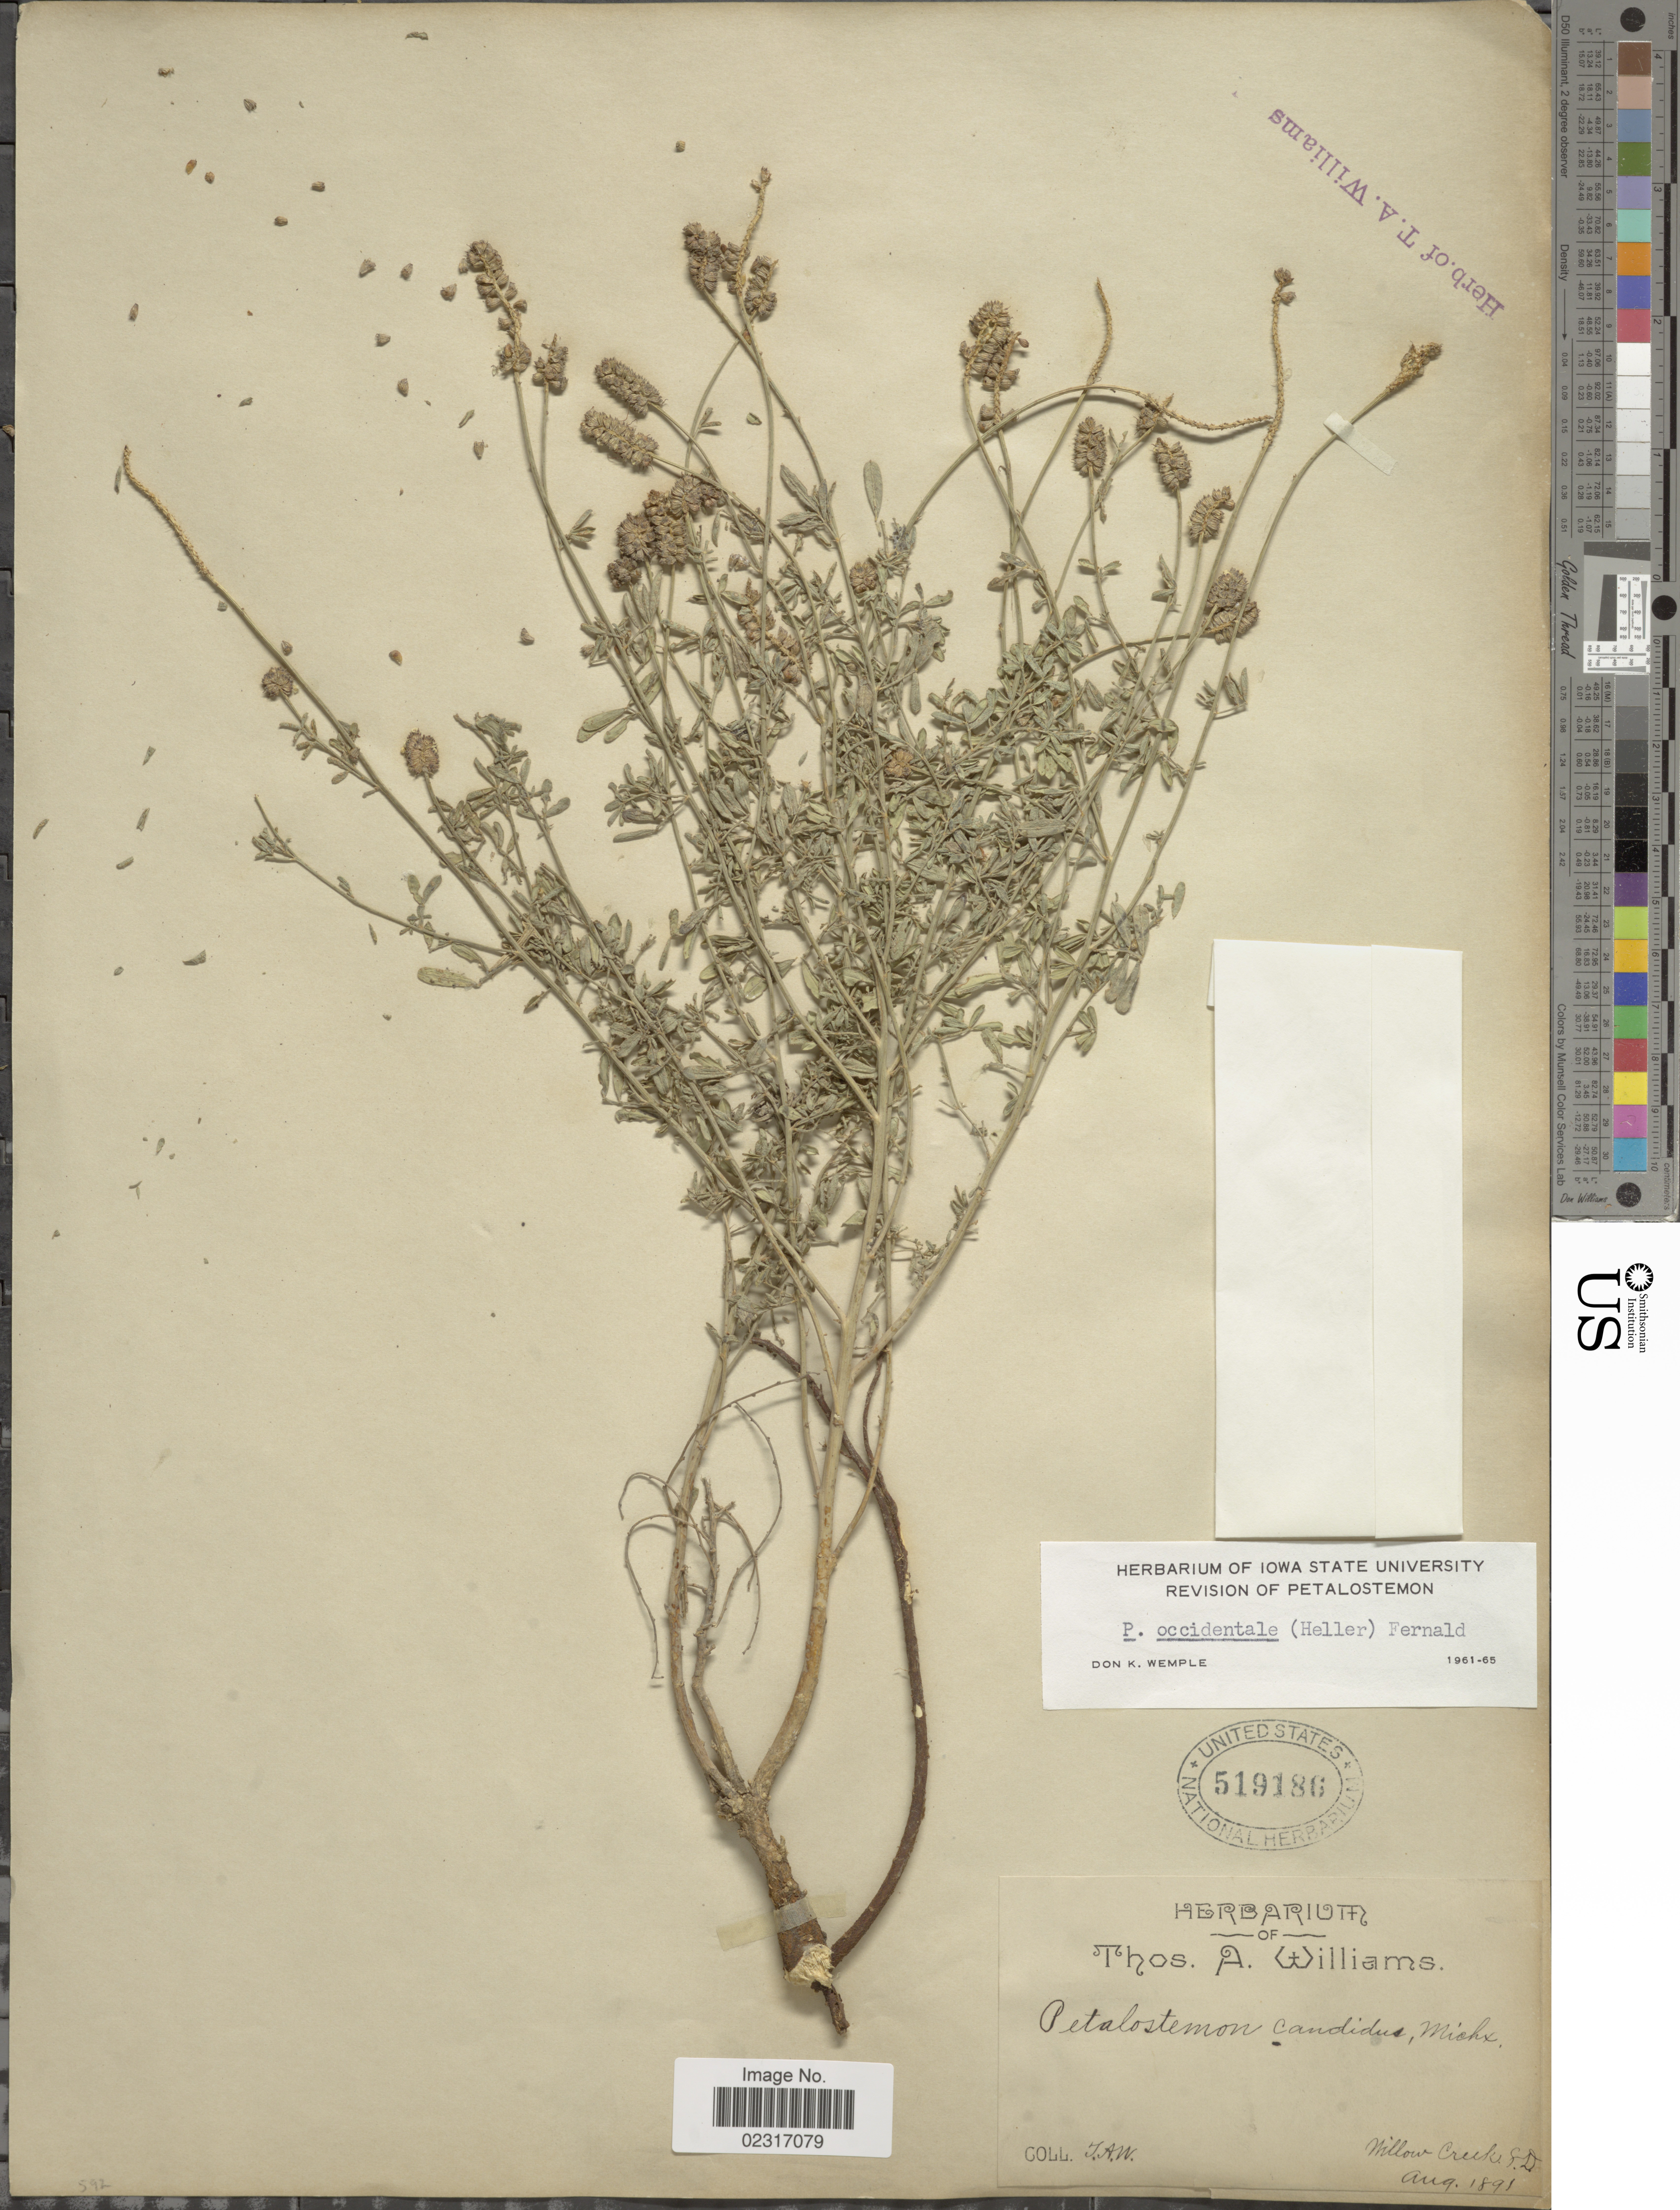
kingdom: Plantae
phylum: Tracheophyta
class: Magnoliopsida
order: Fabales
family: Fabaceae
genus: Dalea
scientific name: Dalea candida var. oligophylla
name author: (Torr) Shinners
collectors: T. A. Williams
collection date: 1891-08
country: United States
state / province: South Dakota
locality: Willow creek, S.D.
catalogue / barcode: US 519186